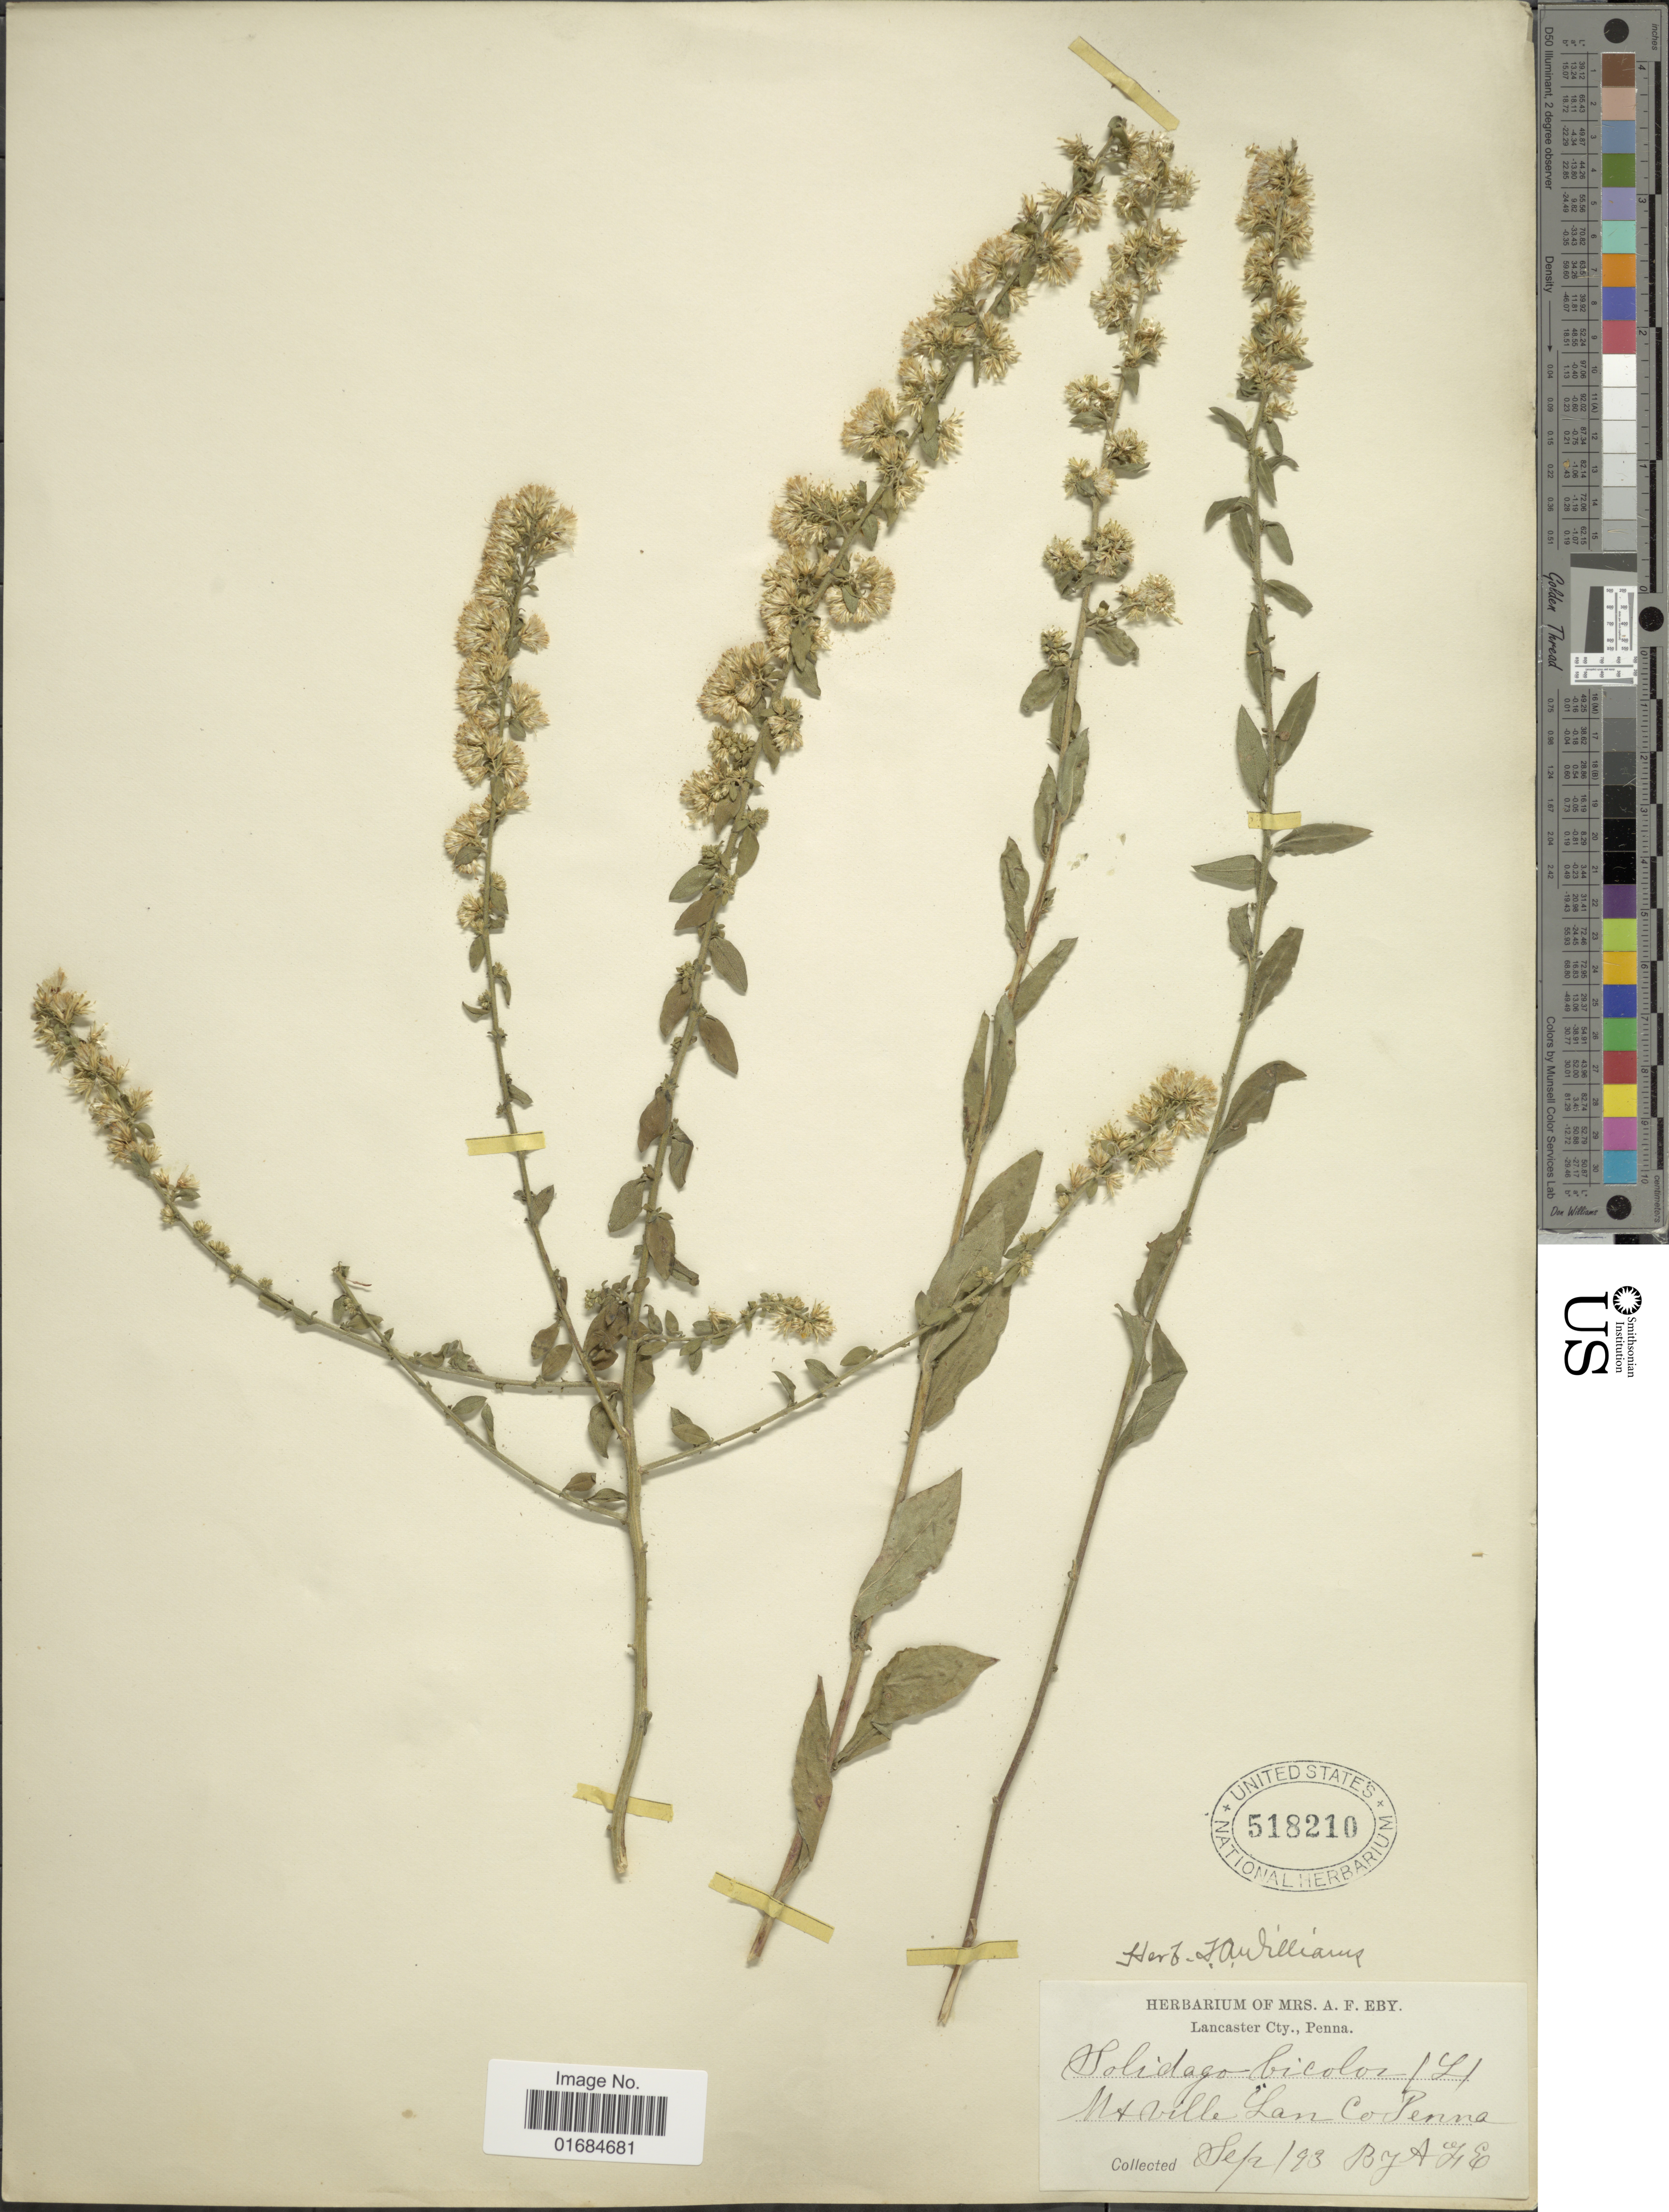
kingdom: Plantae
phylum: Tracheophyta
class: Magnoliopsida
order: Asterales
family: Asteraceae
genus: Solidago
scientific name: Solidago bicolor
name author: L.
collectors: A. F. Eby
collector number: s.n,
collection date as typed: Transcribed d/m/y: 1/9/93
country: United States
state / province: Pennsylvania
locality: Mt. Ville Lan Co.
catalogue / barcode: US 518210